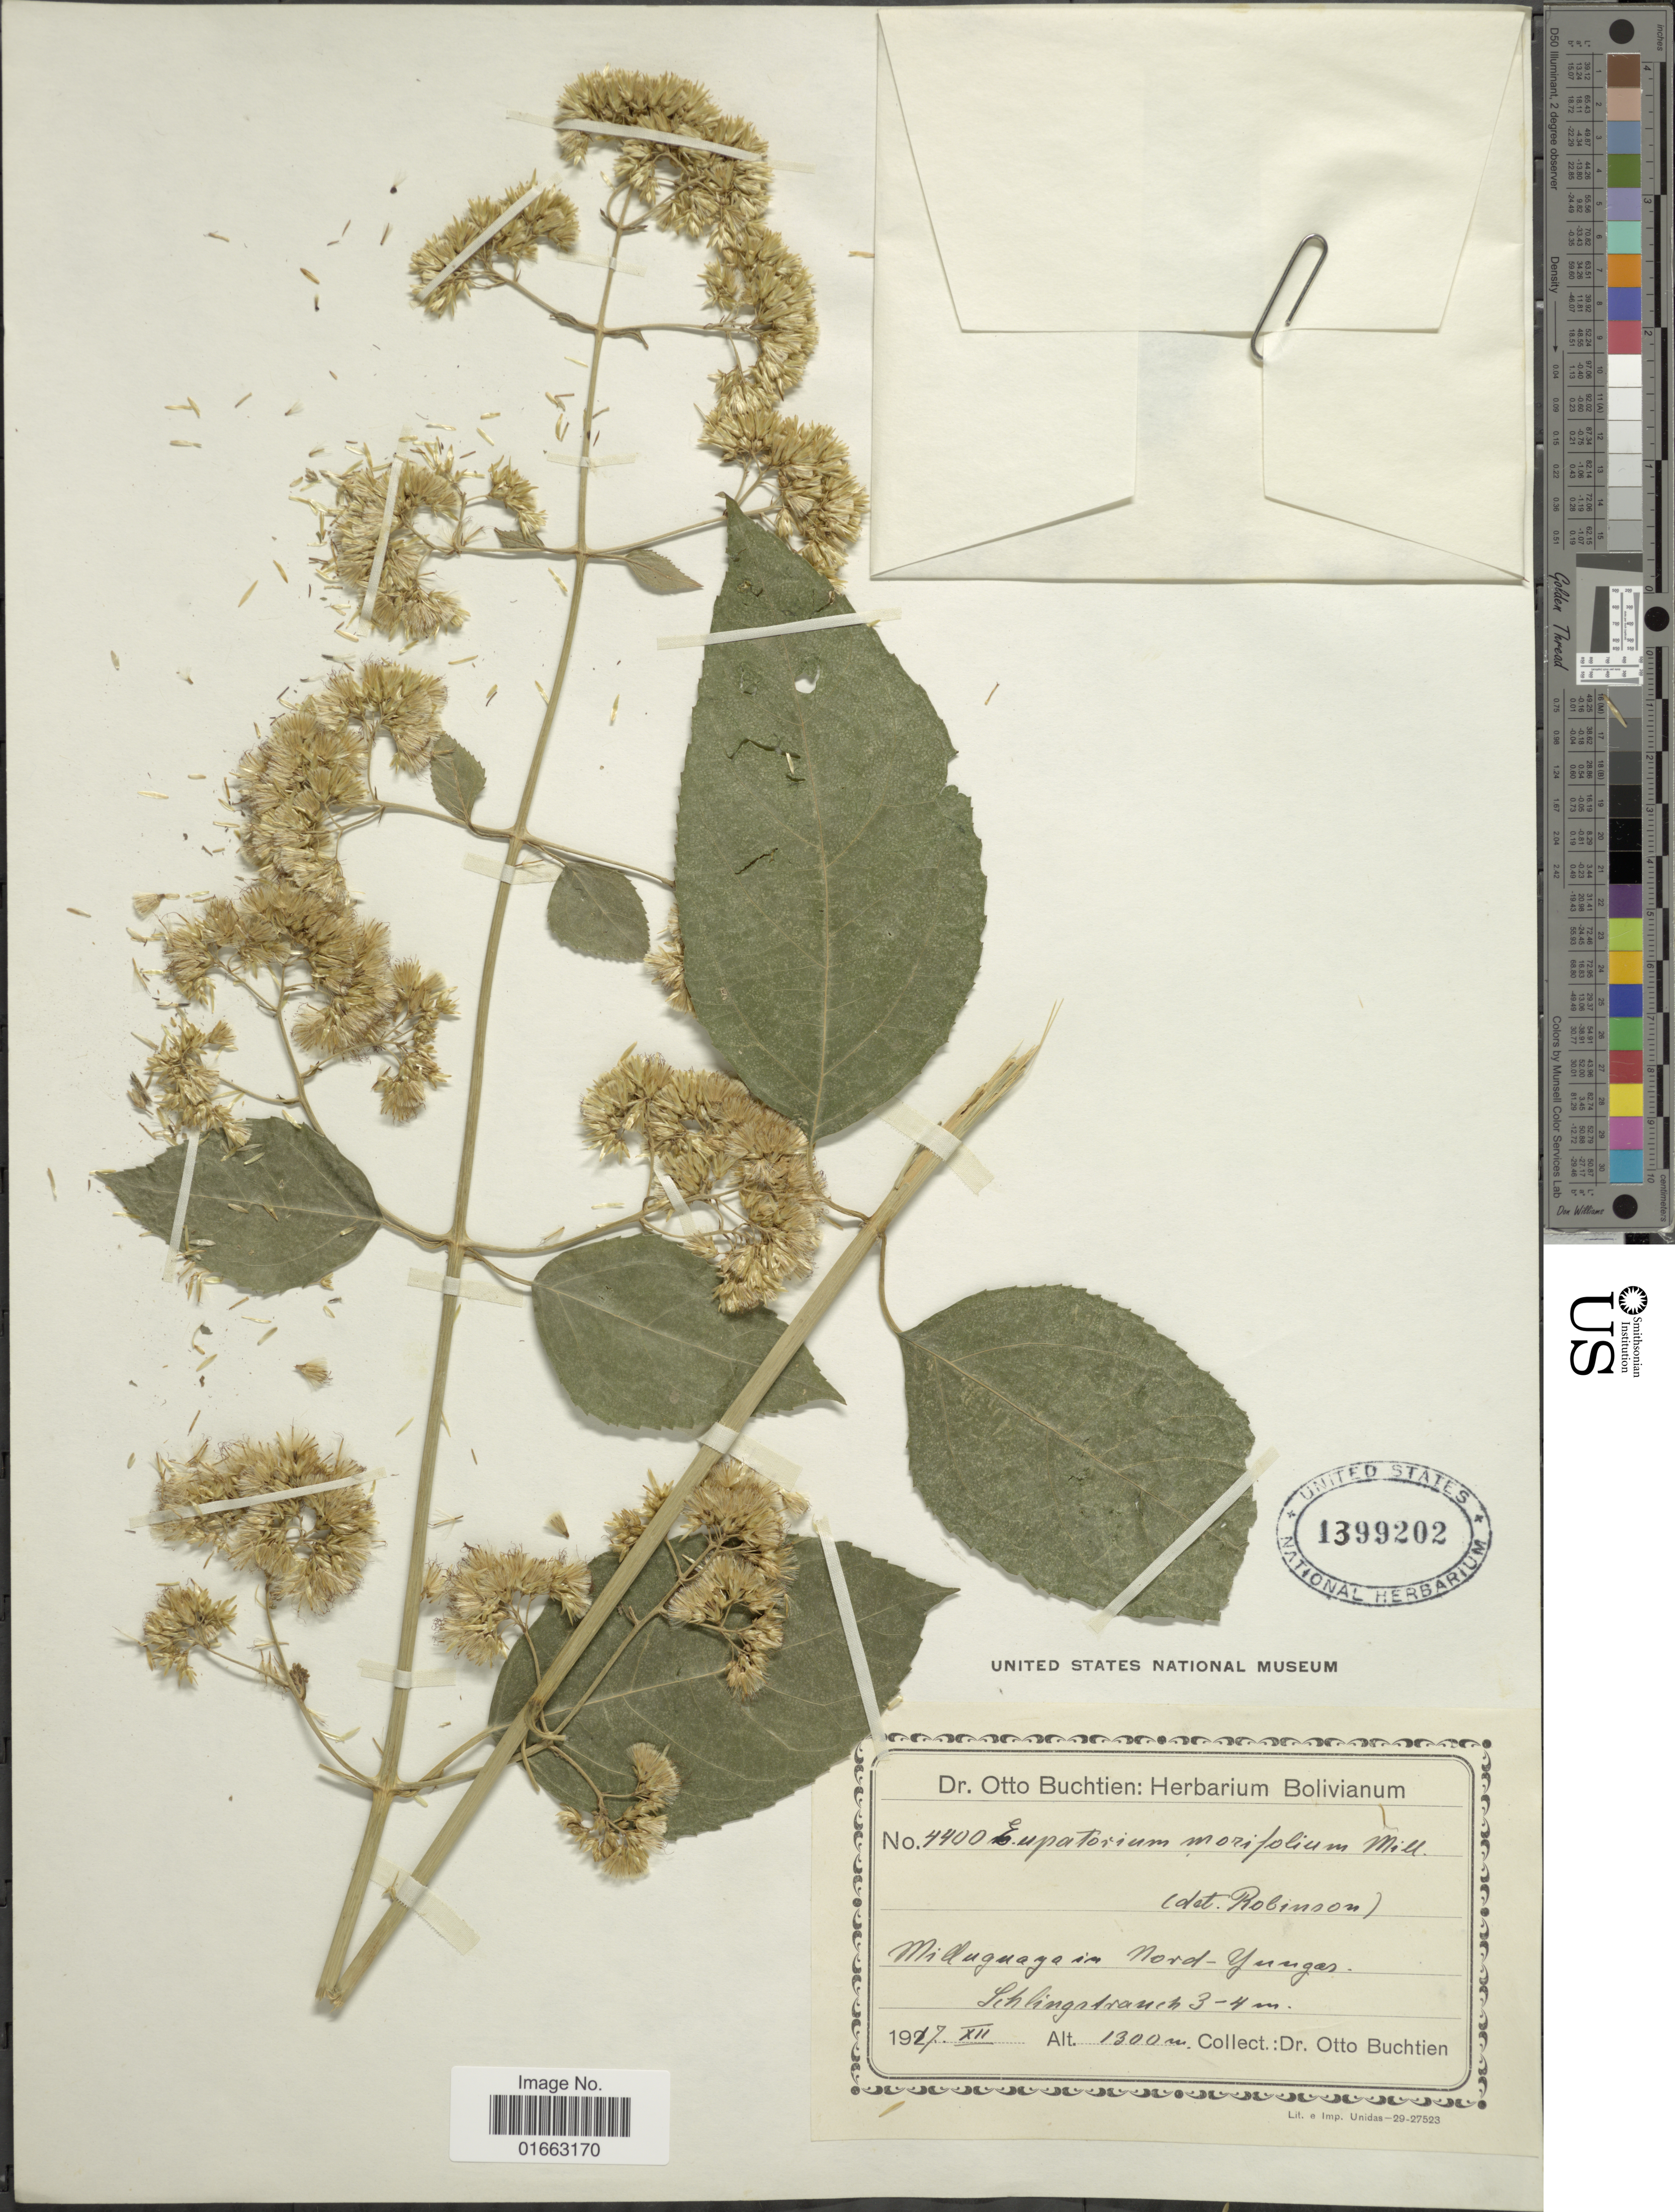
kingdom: Plantae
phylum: Tracheophyta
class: Magnoliopsida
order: Asterales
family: Asteraceae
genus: Critonia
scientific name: Critonia morifolia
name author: (Mill.) R.M. King & H. Rob.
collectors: O. Buchtien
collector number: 4400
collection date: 1917-12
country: Bolivia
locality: Milluguaya in Nord-Yungas, Sihlngntraneh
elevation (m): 3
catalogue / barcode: US 1399202